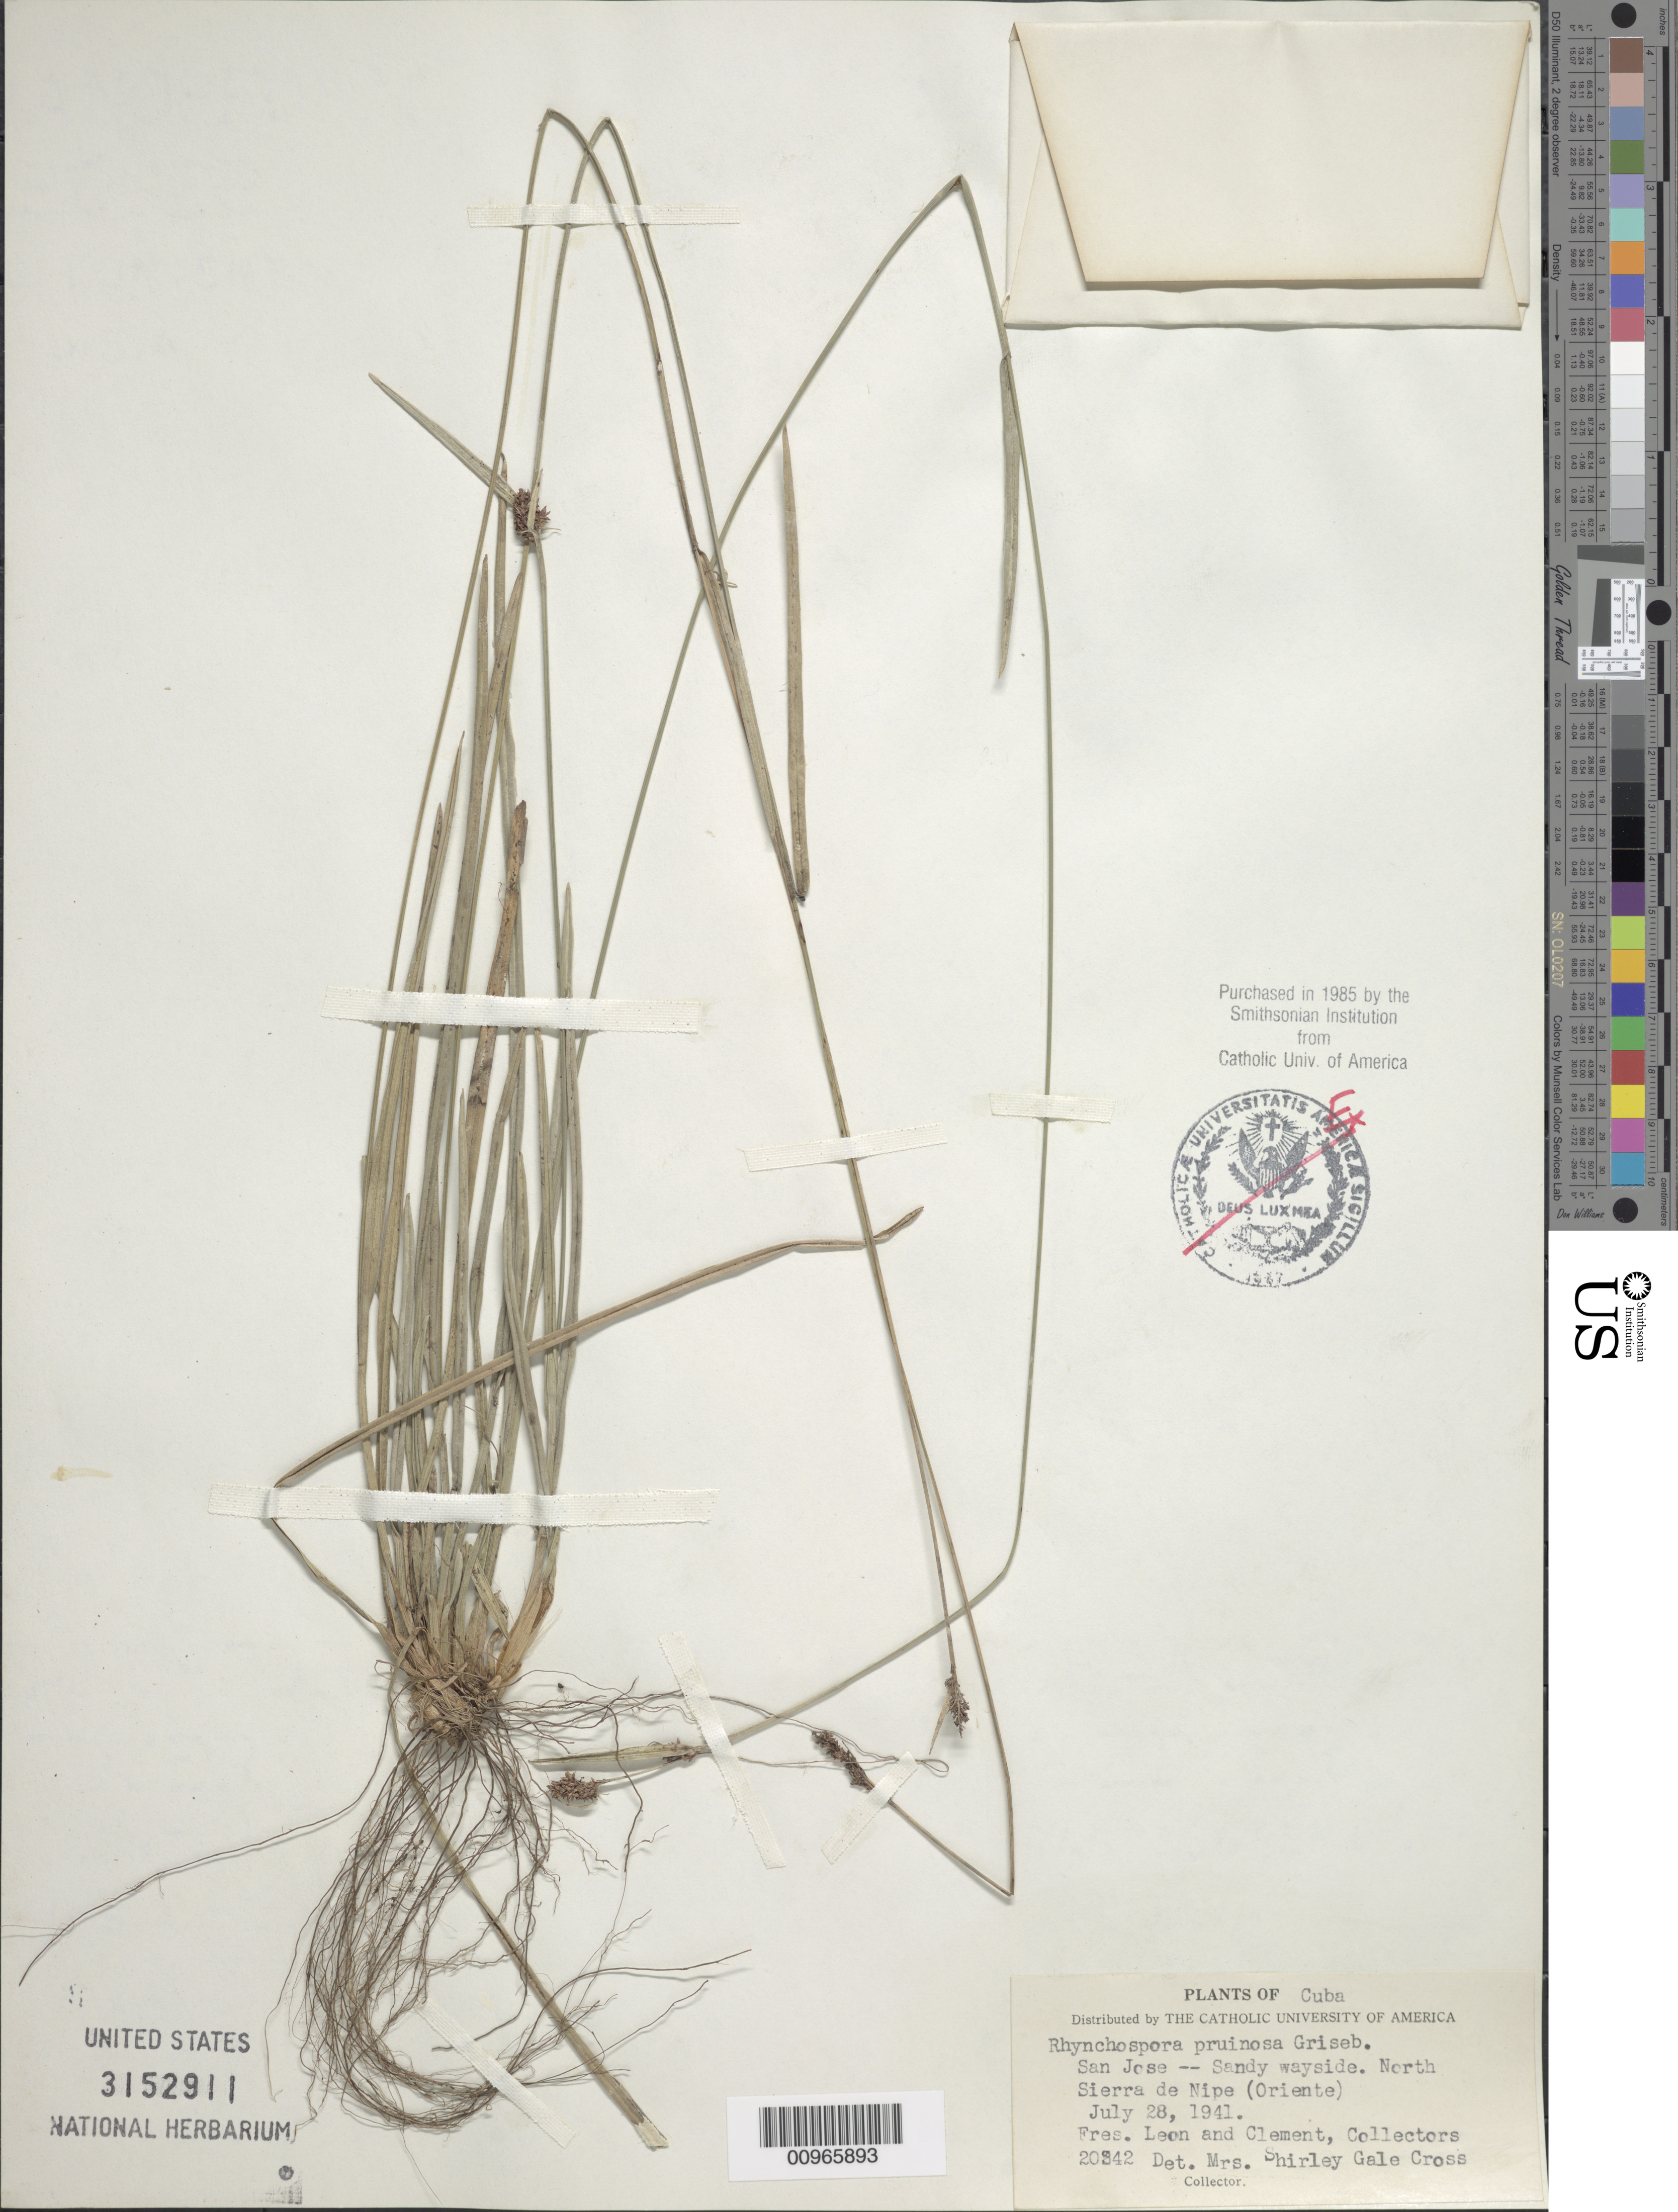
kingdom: Plantae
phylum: Tracheophyta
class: Liliopsida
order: Poales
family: Cyperaceae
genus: Rhynchospora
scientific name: Rhynchospora pruinosa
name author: Griseb.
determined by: Gale, S.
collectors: F. Leon & Bro. Clemente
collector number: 20342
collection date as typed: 28 Jul 1941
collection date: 1941-07-28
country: Cuba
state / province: Holguín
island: Cuba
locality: San Jose, North Sierra de Nipe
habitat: Sandy wayside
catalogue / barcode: US 3152911